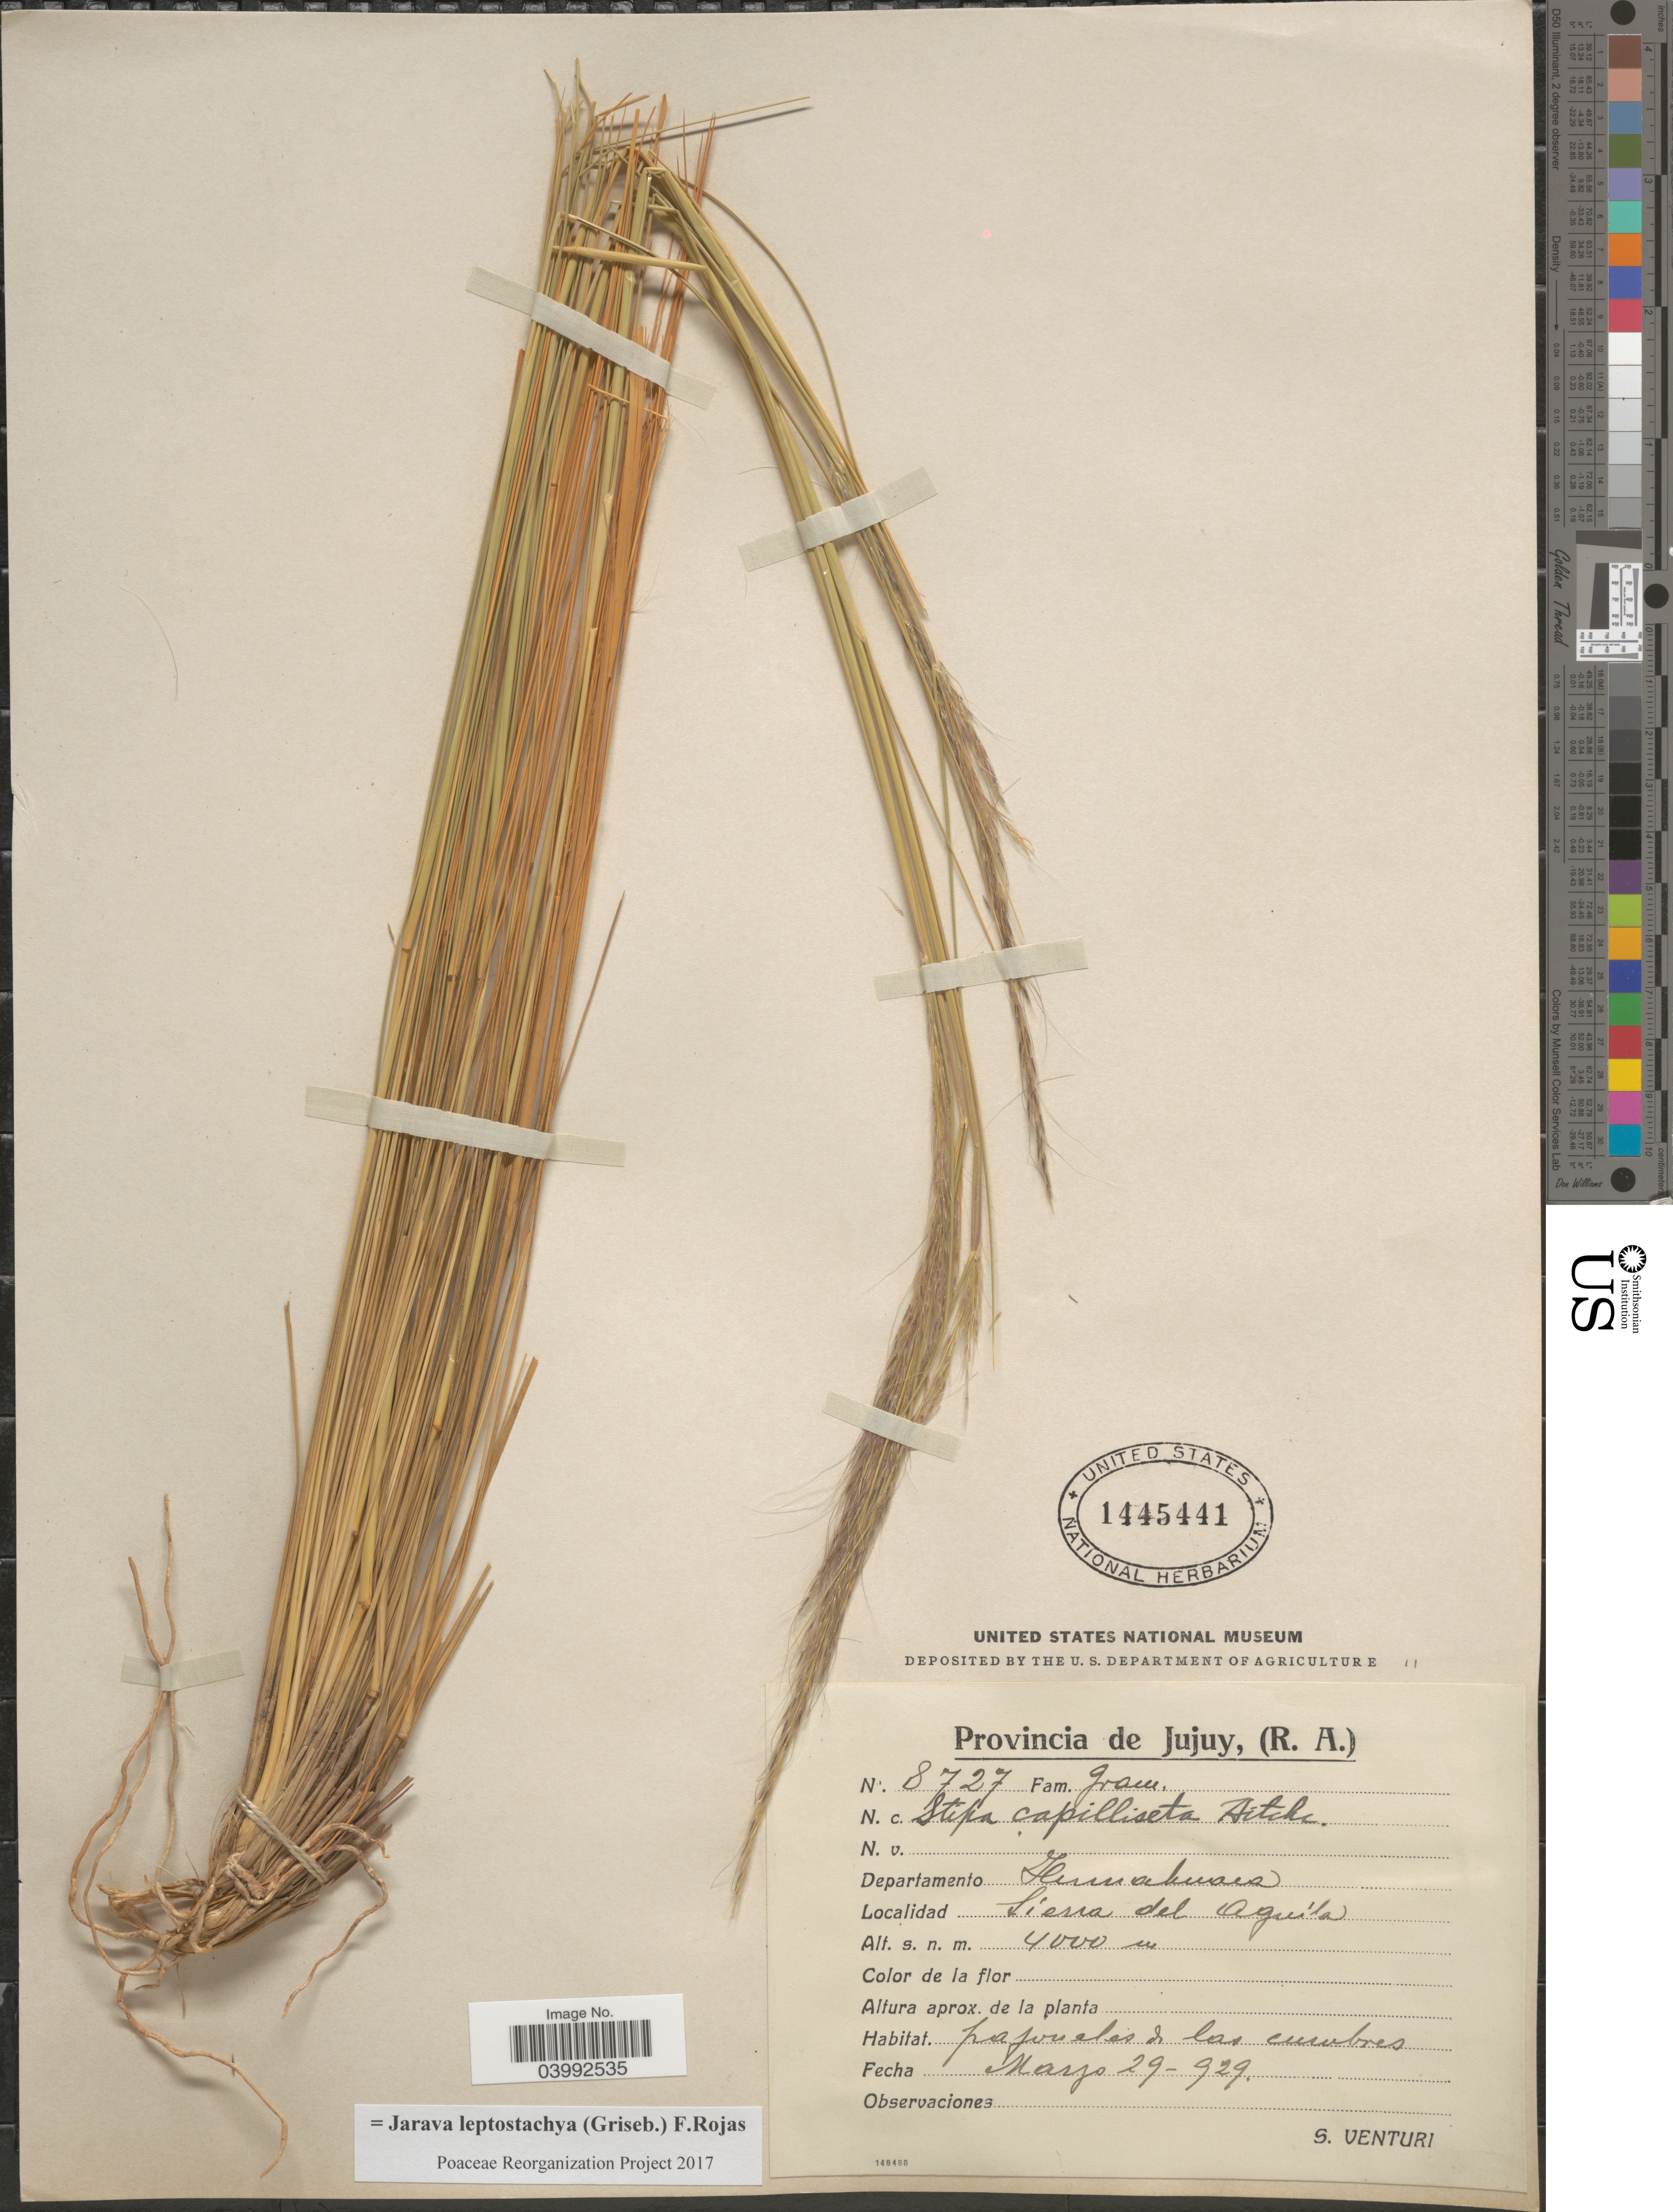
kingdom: Plantae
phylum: Tracheophyta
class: Liliopsida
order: Poales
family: Poaceae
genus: Jarava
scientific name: Jarava leptostachya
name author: (Griseb.) F. Rojas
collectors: S. Venturi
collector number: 8727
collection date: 1929-03-29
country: Argentina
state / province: Jujuy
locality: Departamento Humahuaca. Sierra del Aguila.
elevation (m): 4000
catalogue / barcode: US 1445441